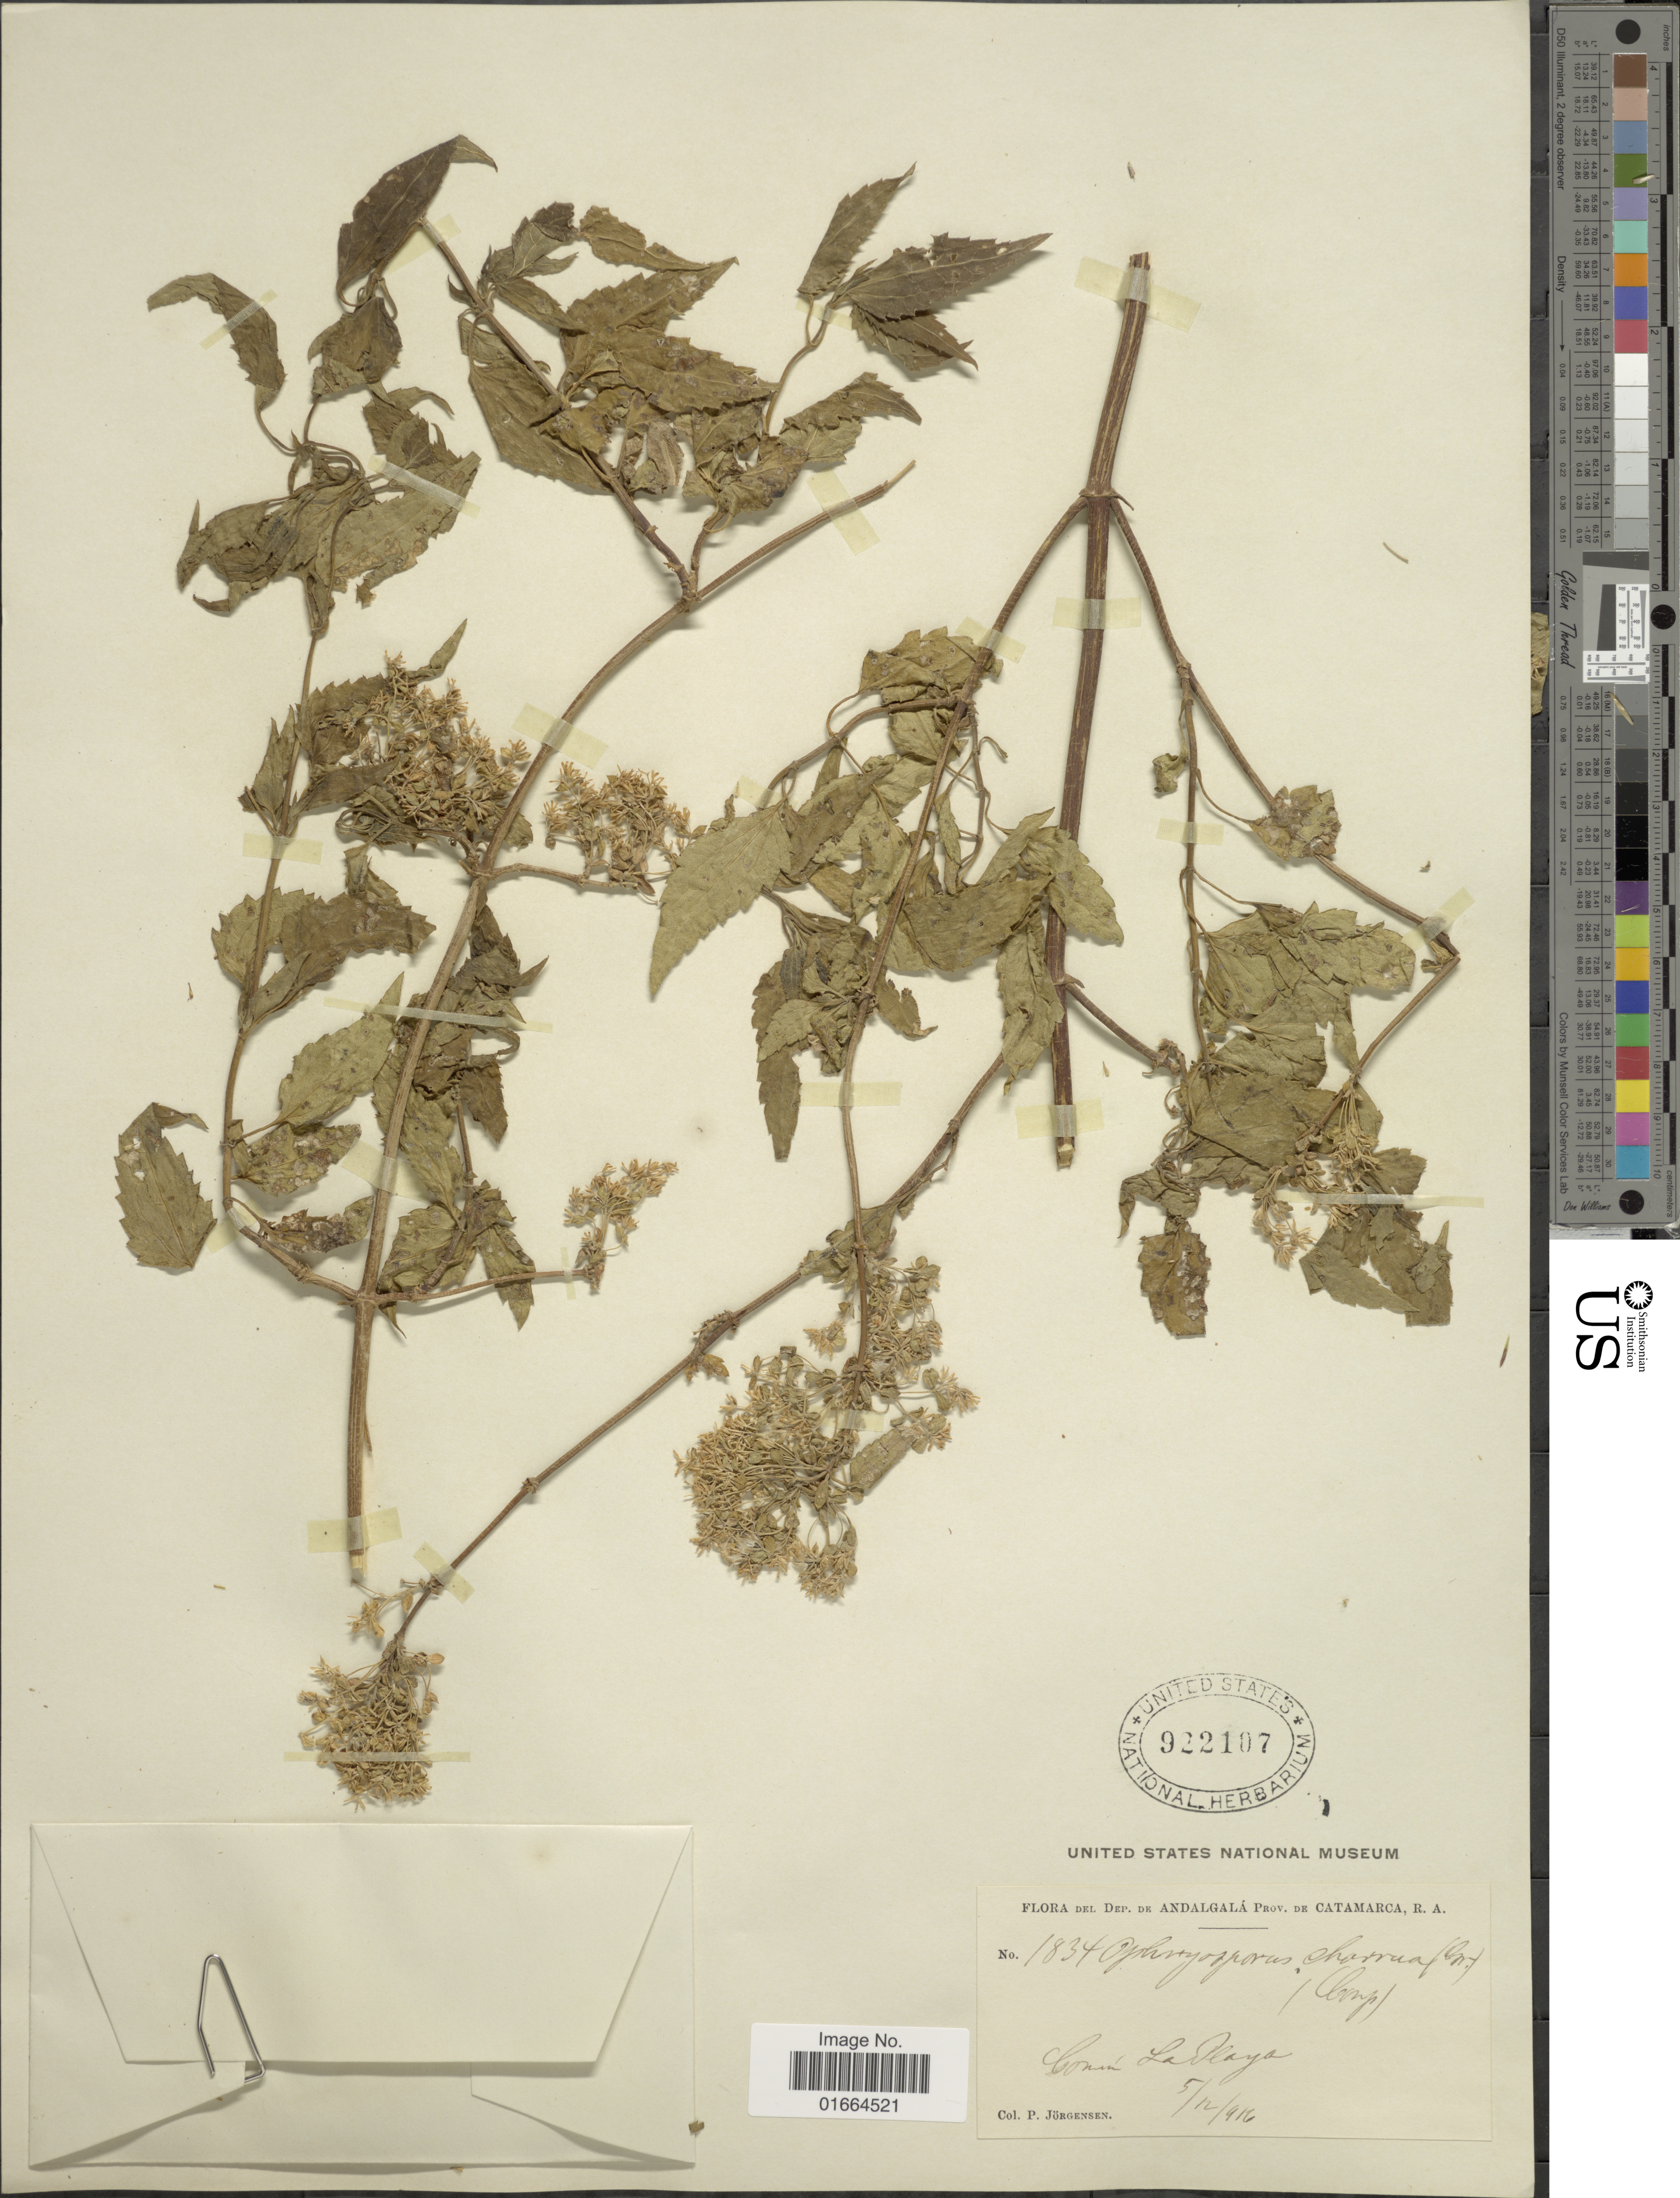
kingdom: Plantae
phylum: Tracheophyta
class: Magnoliopsida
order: Asterales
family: Asteraceae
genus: Ophryosporus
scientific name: Ophryosporus charua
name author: (Griseb.) Hieron.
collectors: P. Jörgensen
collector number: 1834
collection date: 1916-12-05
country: Argentina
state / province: Catamarca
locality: Dep. De Andalgala, Prov. De Catamarca, R. A. Comun La Playa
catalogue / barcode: US 922107